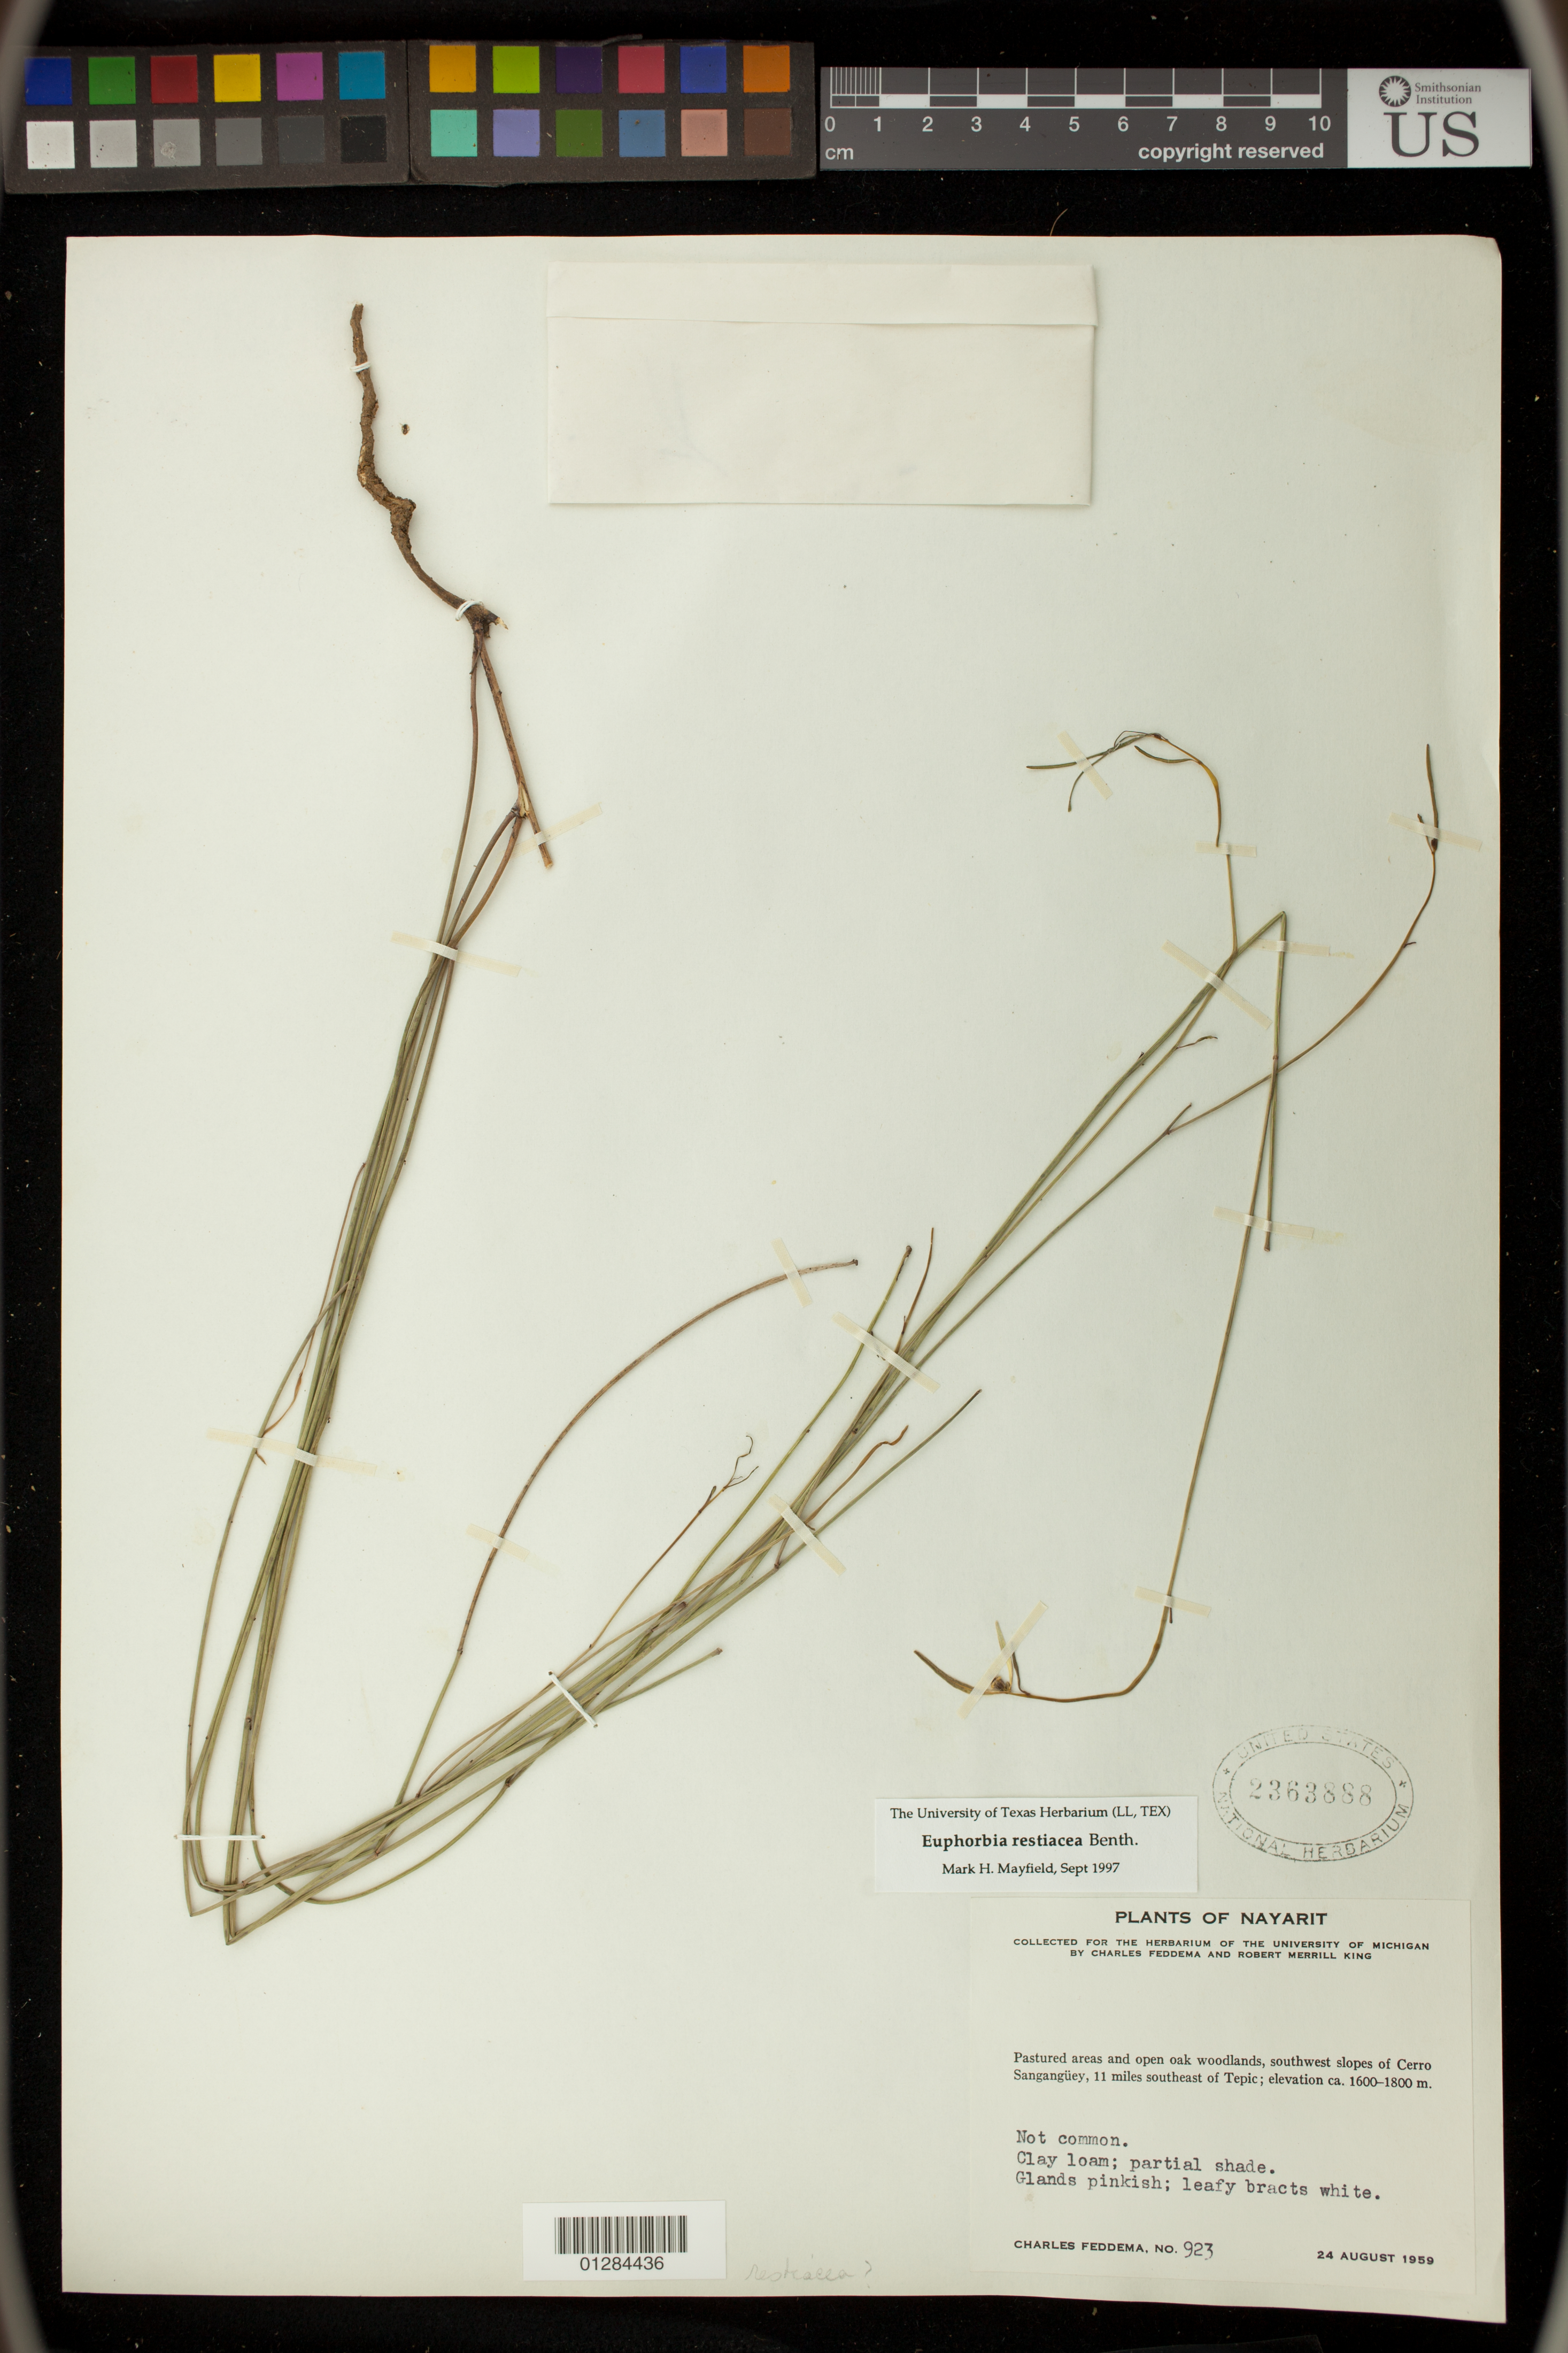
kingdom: Plantae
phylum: Tracheophyta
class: Magnoliopsida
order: Malpighiales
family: Euphorbiaceae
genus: Euphorbia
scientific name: Euphorbia restiacea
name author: Benth.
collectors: C. Feddema & R. M. King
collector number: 923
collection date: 1959-08-24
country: Mexico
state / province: Nayarit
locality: SW slopes of Cerro Sanganguey, 11 miles SE of Tepic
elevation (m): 1600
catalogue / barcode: US 2363888